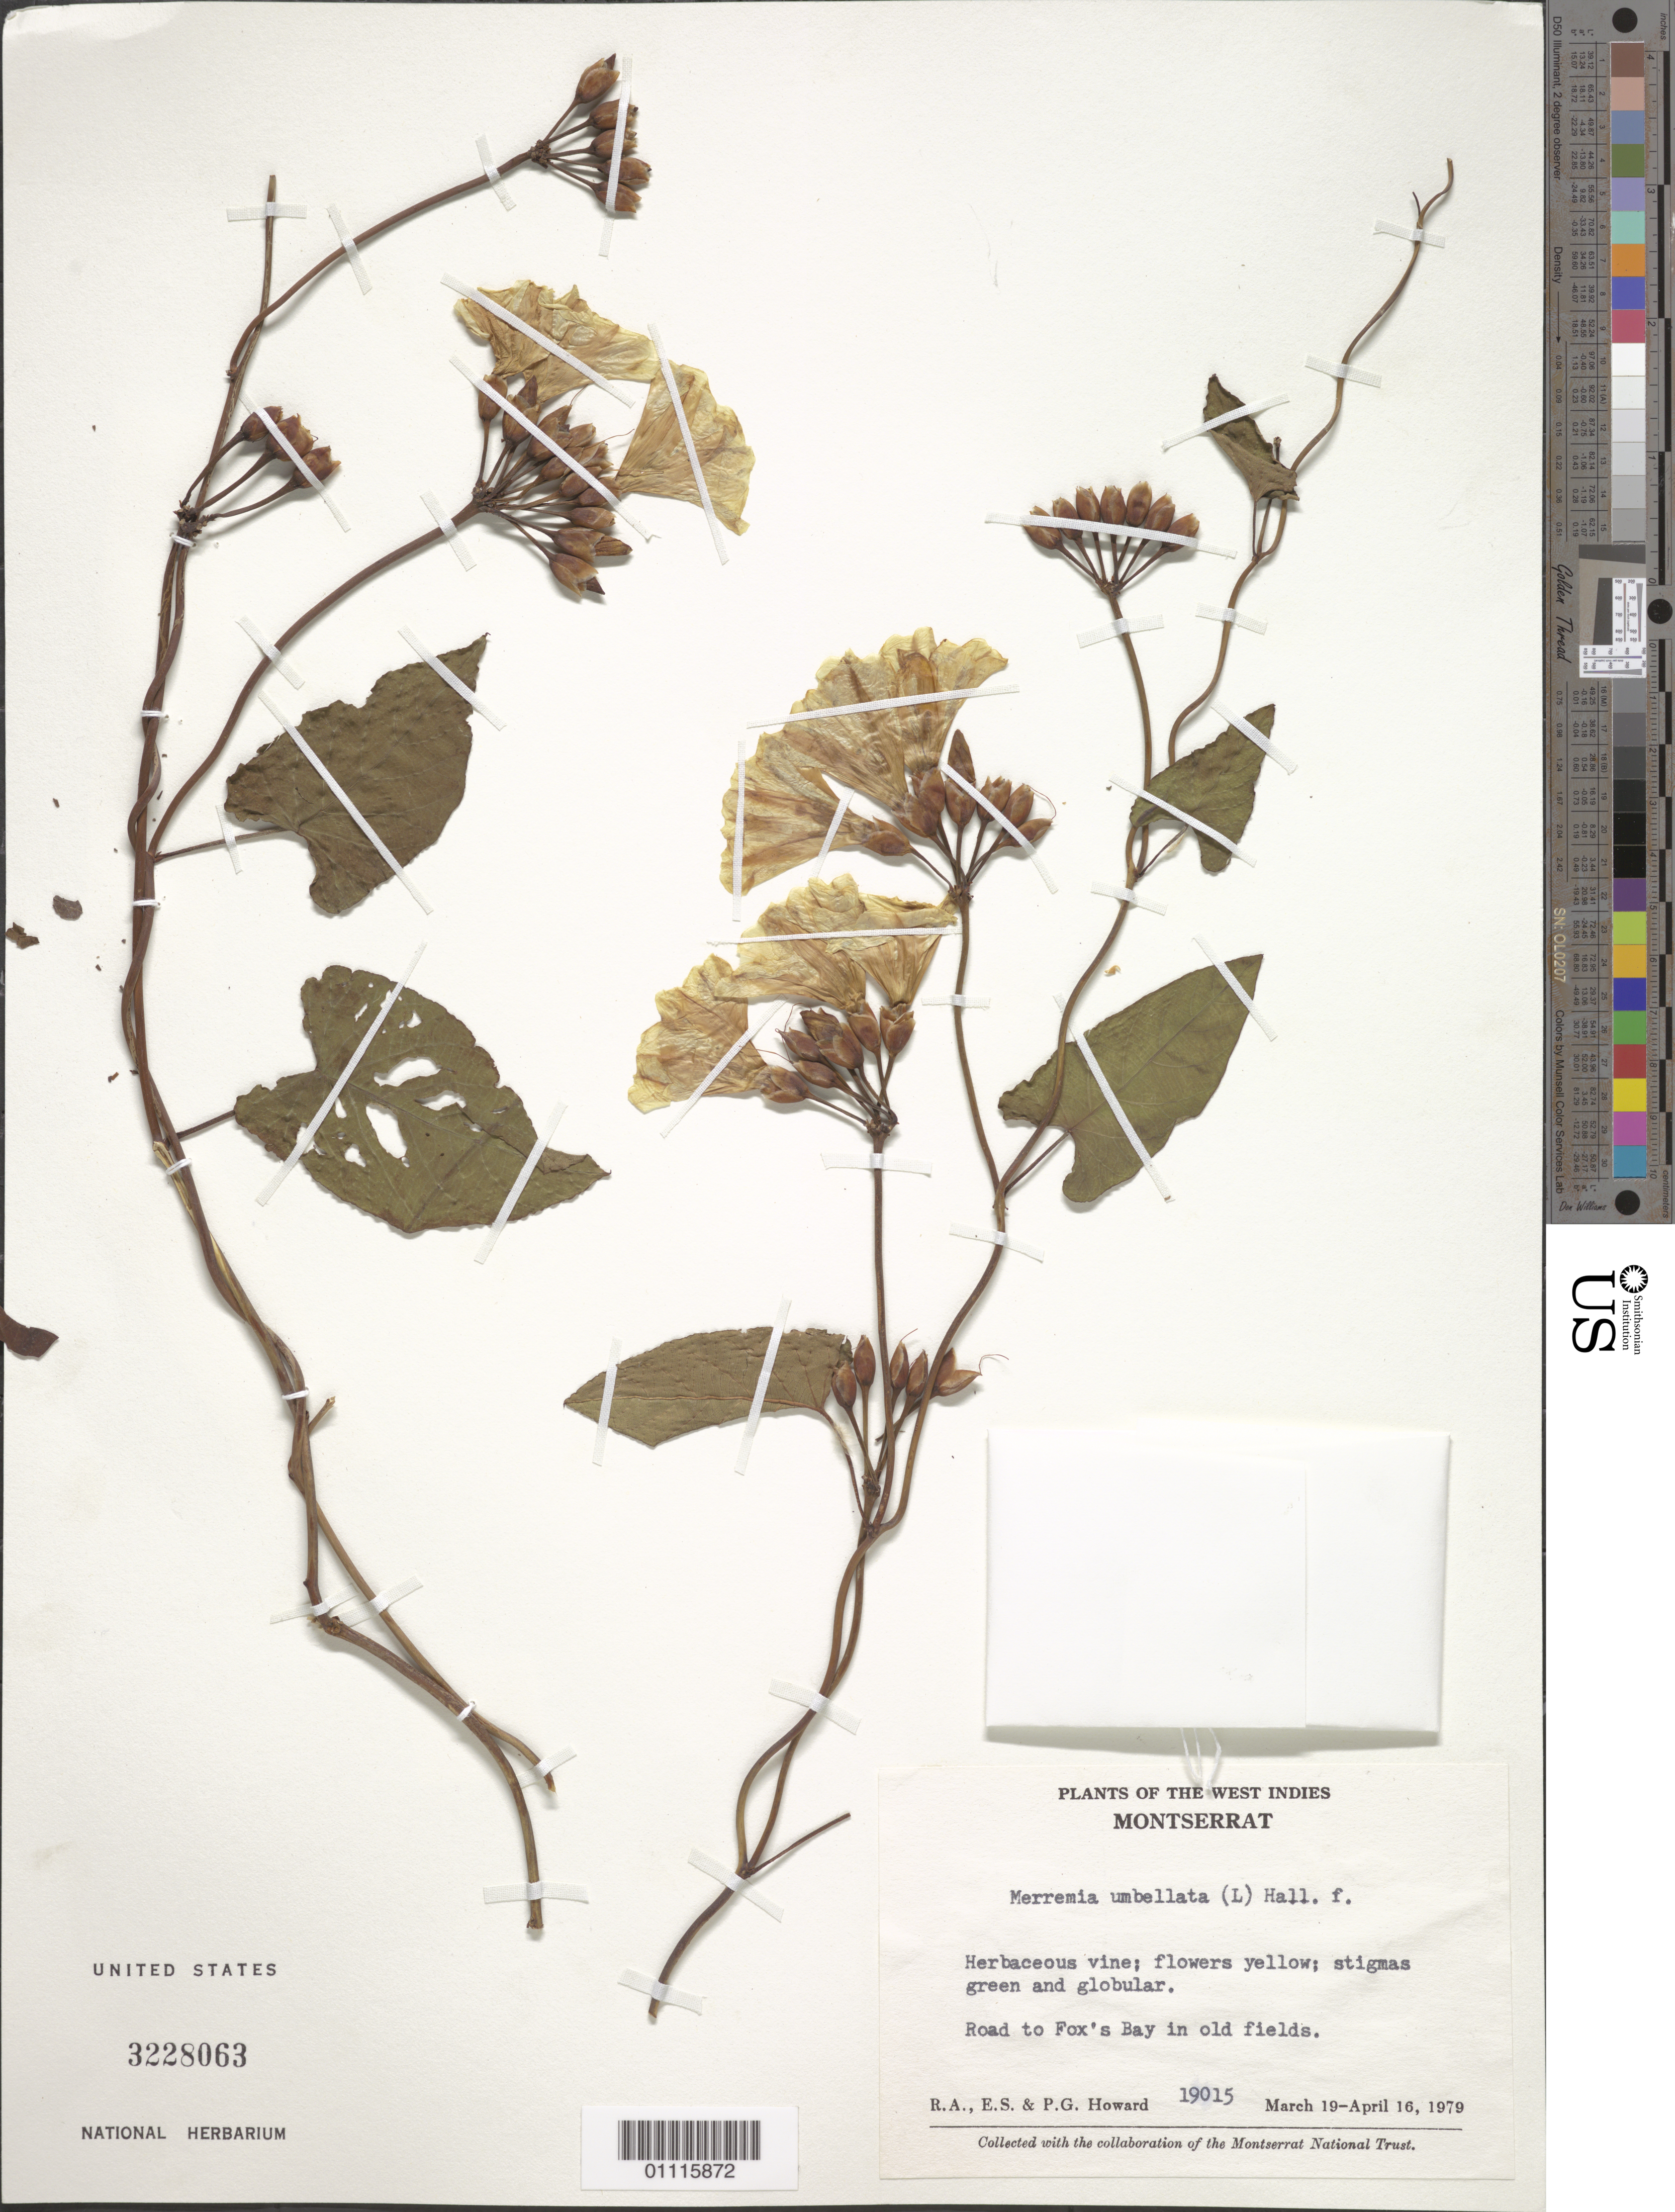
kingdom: Plantae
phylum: Tracheophyta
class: Magnoliopsida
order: Solanales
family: Convolvulaceae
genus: Camonea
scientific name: Camonea umbellata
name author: (L.) A. R. Simões & Staples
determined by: Strong, Mark T., (BOT), Smithsonian Institution - National Museum of Natural History (UNITED STATES)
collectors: R. A. Howard, E. S. Howard & P. Howard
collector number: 19015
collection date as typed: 19 Mar 1979 to 16 Apr 1979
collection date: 1979-03-19/1979-04-16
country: Montserrat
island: Montserrat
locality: ROad to Fox's Bay in old fields.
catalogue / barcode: US 3228063